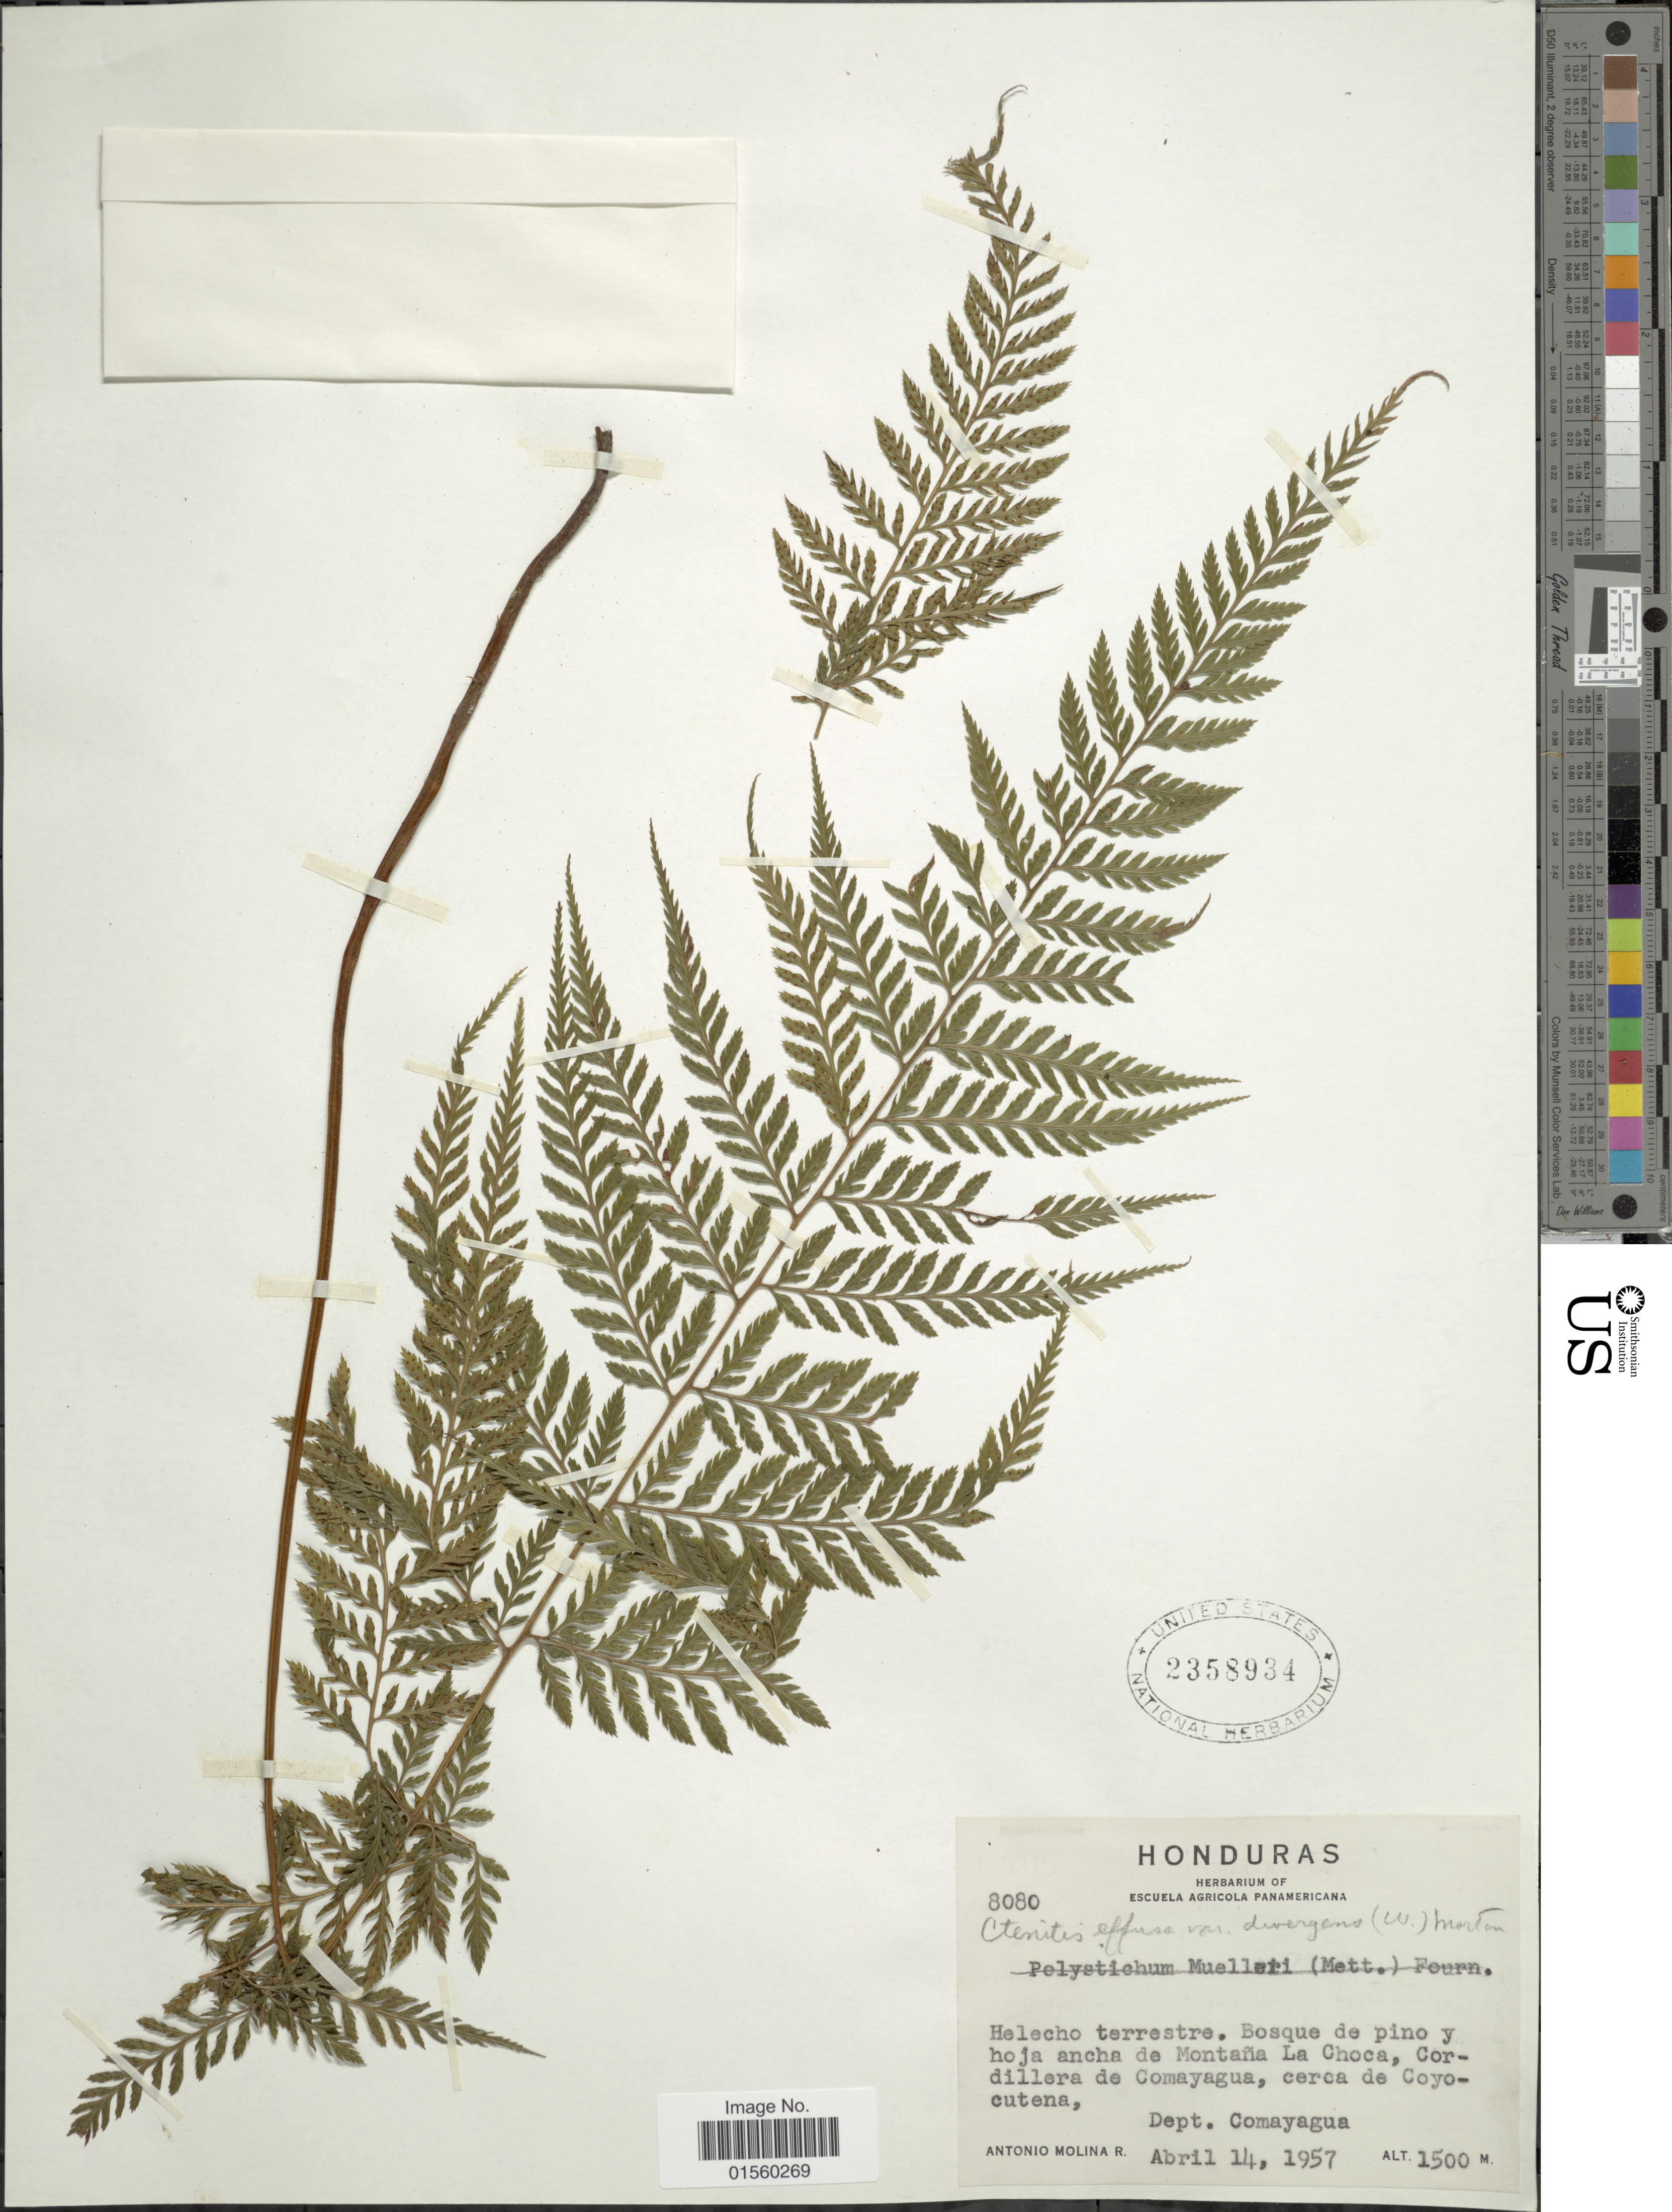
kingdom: Plantae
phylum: Tracheophyta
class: Polypodiopsida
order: Polypodiales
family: Dryopteridaceae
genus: Parapolystichum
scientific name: Parapolystichum effusum var. effusum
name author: (Sw.) Ching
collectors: A. Molina R.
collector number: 8080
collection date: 1957-04-14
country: Honduras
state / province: Comayagua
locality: Helecho terrestre. Bosque de pino y hoja ancha de Montana La Choca, Cordillera de Comayagua, Cerca de Coyocutena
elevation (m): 1500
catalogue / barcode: US 2358934